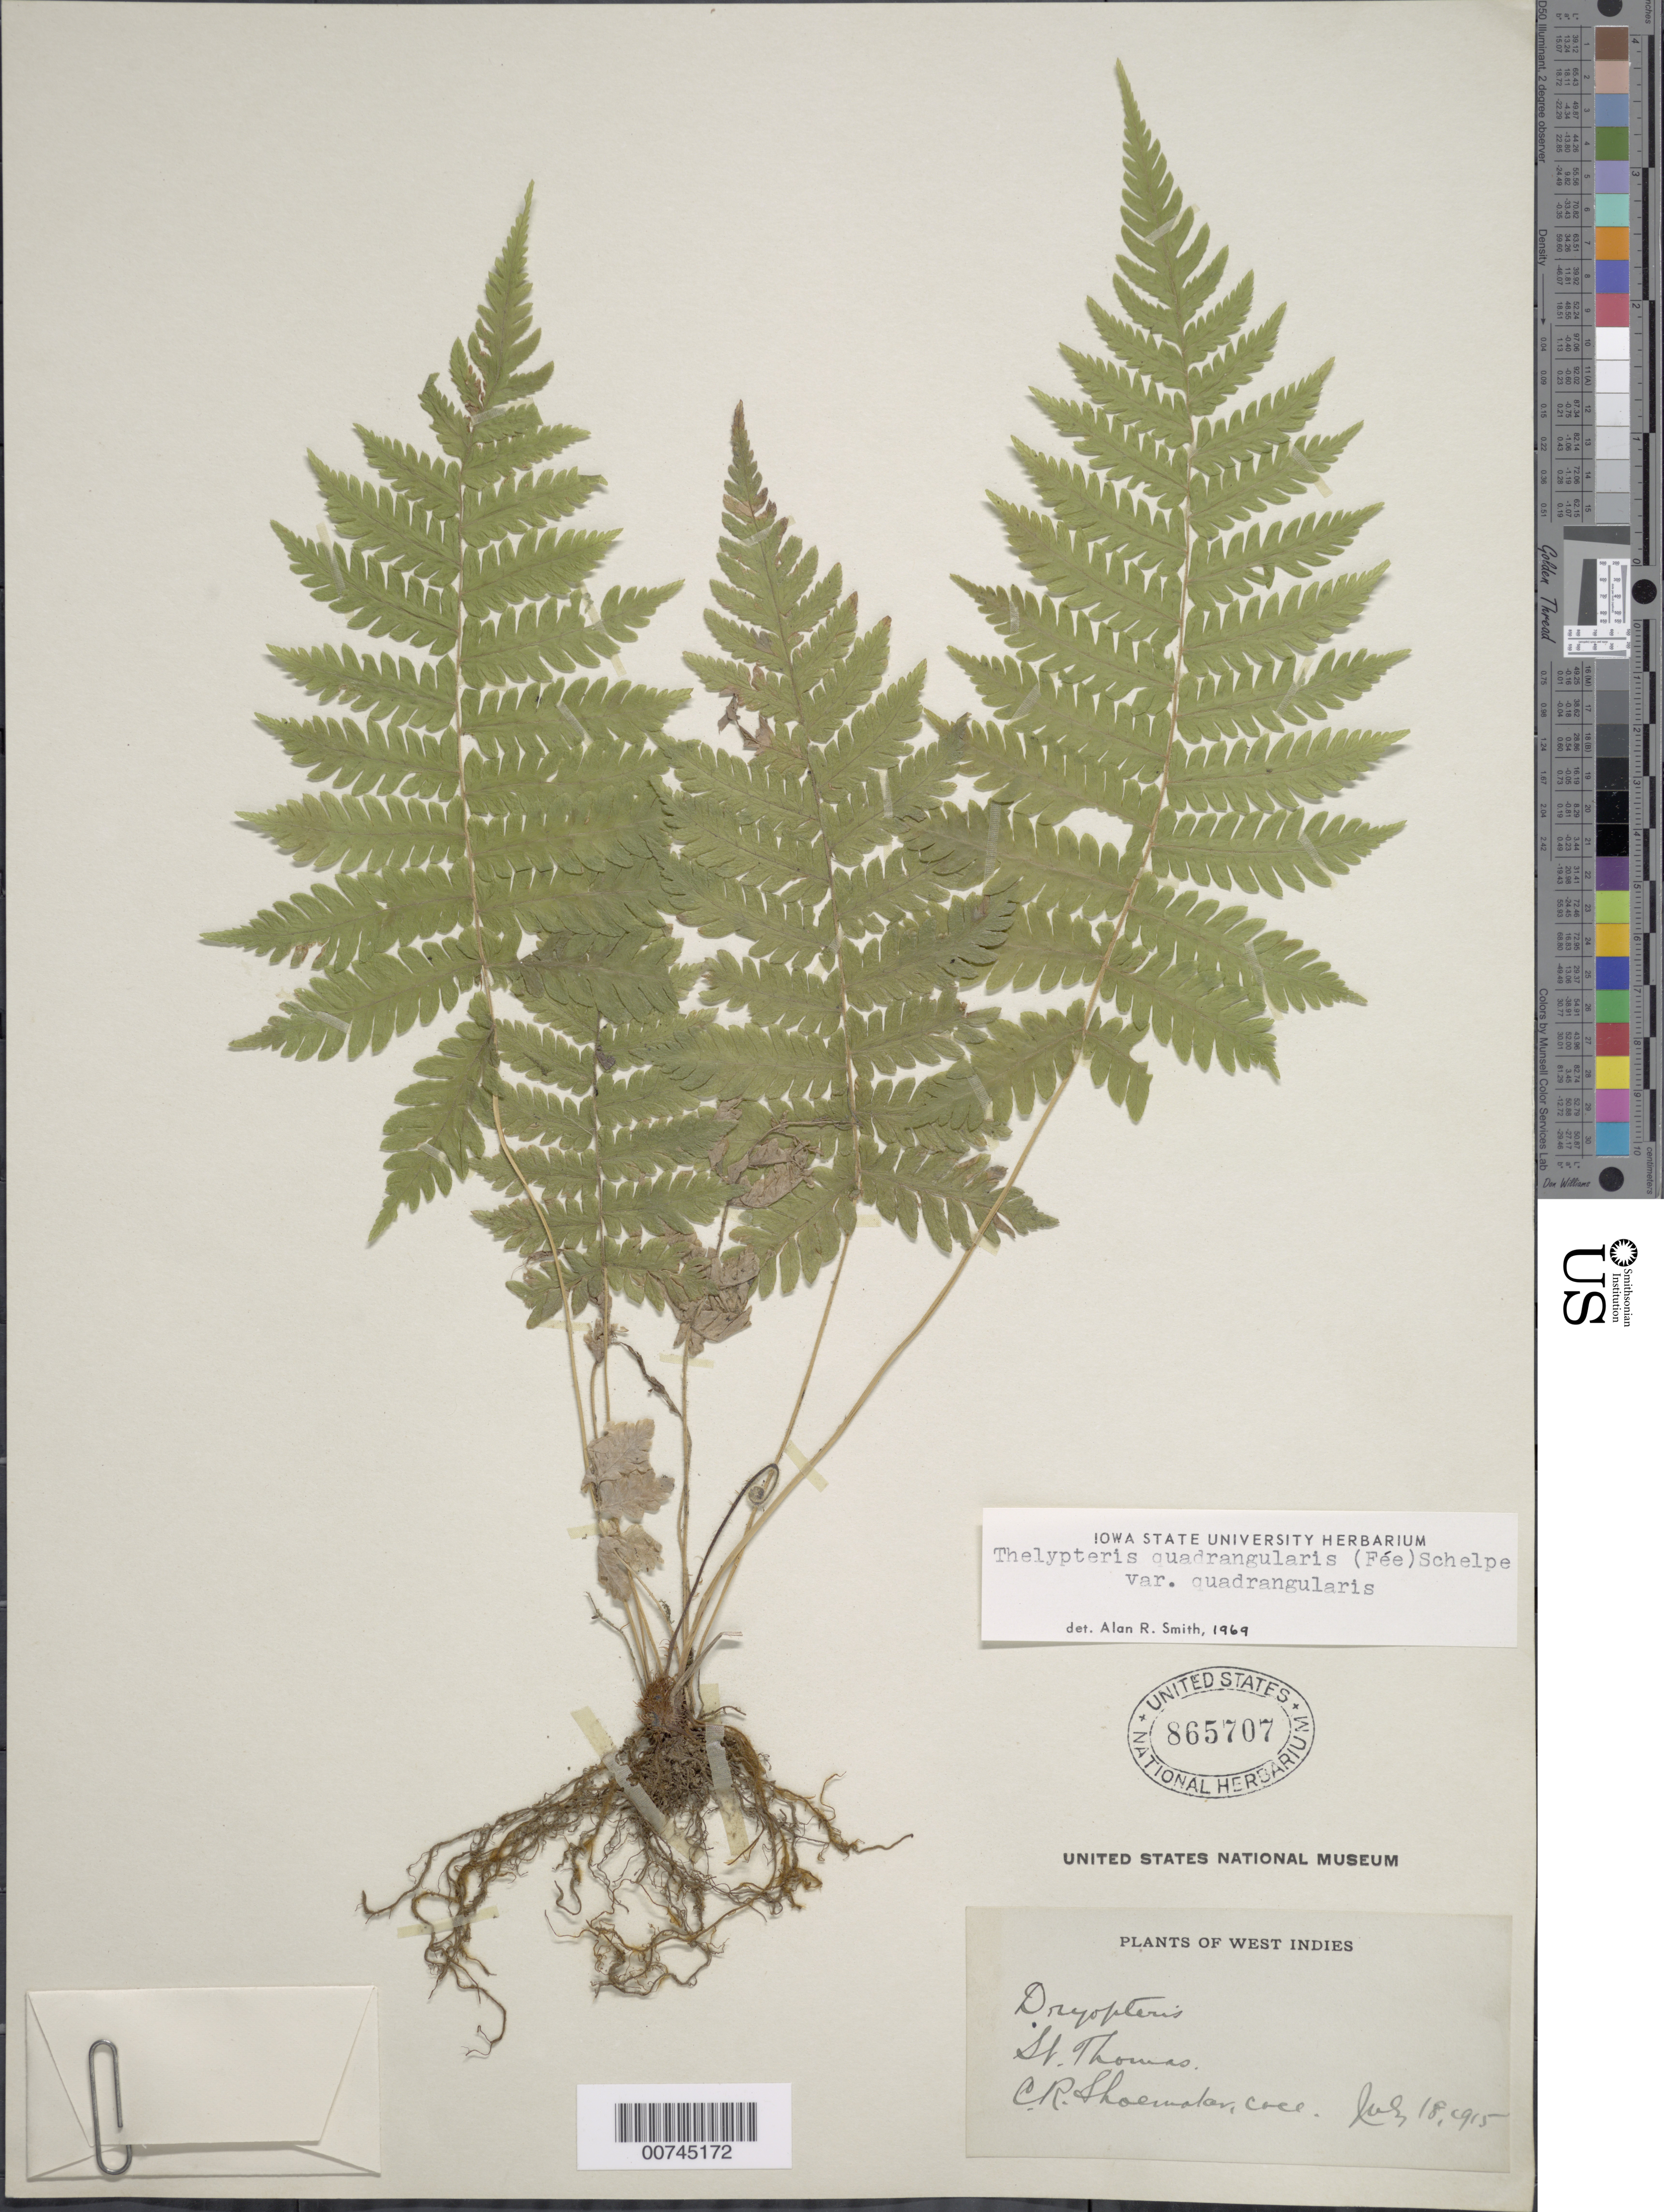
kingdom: Plantae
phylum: Tracheophyta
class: Polypodiopsida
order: Polypodiales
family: Thelypteridaceae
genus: Christella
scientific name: Christella hispidula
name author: (Decne.) Holttum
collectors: C. Shoemaker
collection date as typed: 18 Jul 1915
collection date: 1915-07-18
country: U.S. Virgin Islands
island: St. Thomas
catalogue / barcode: US 865707